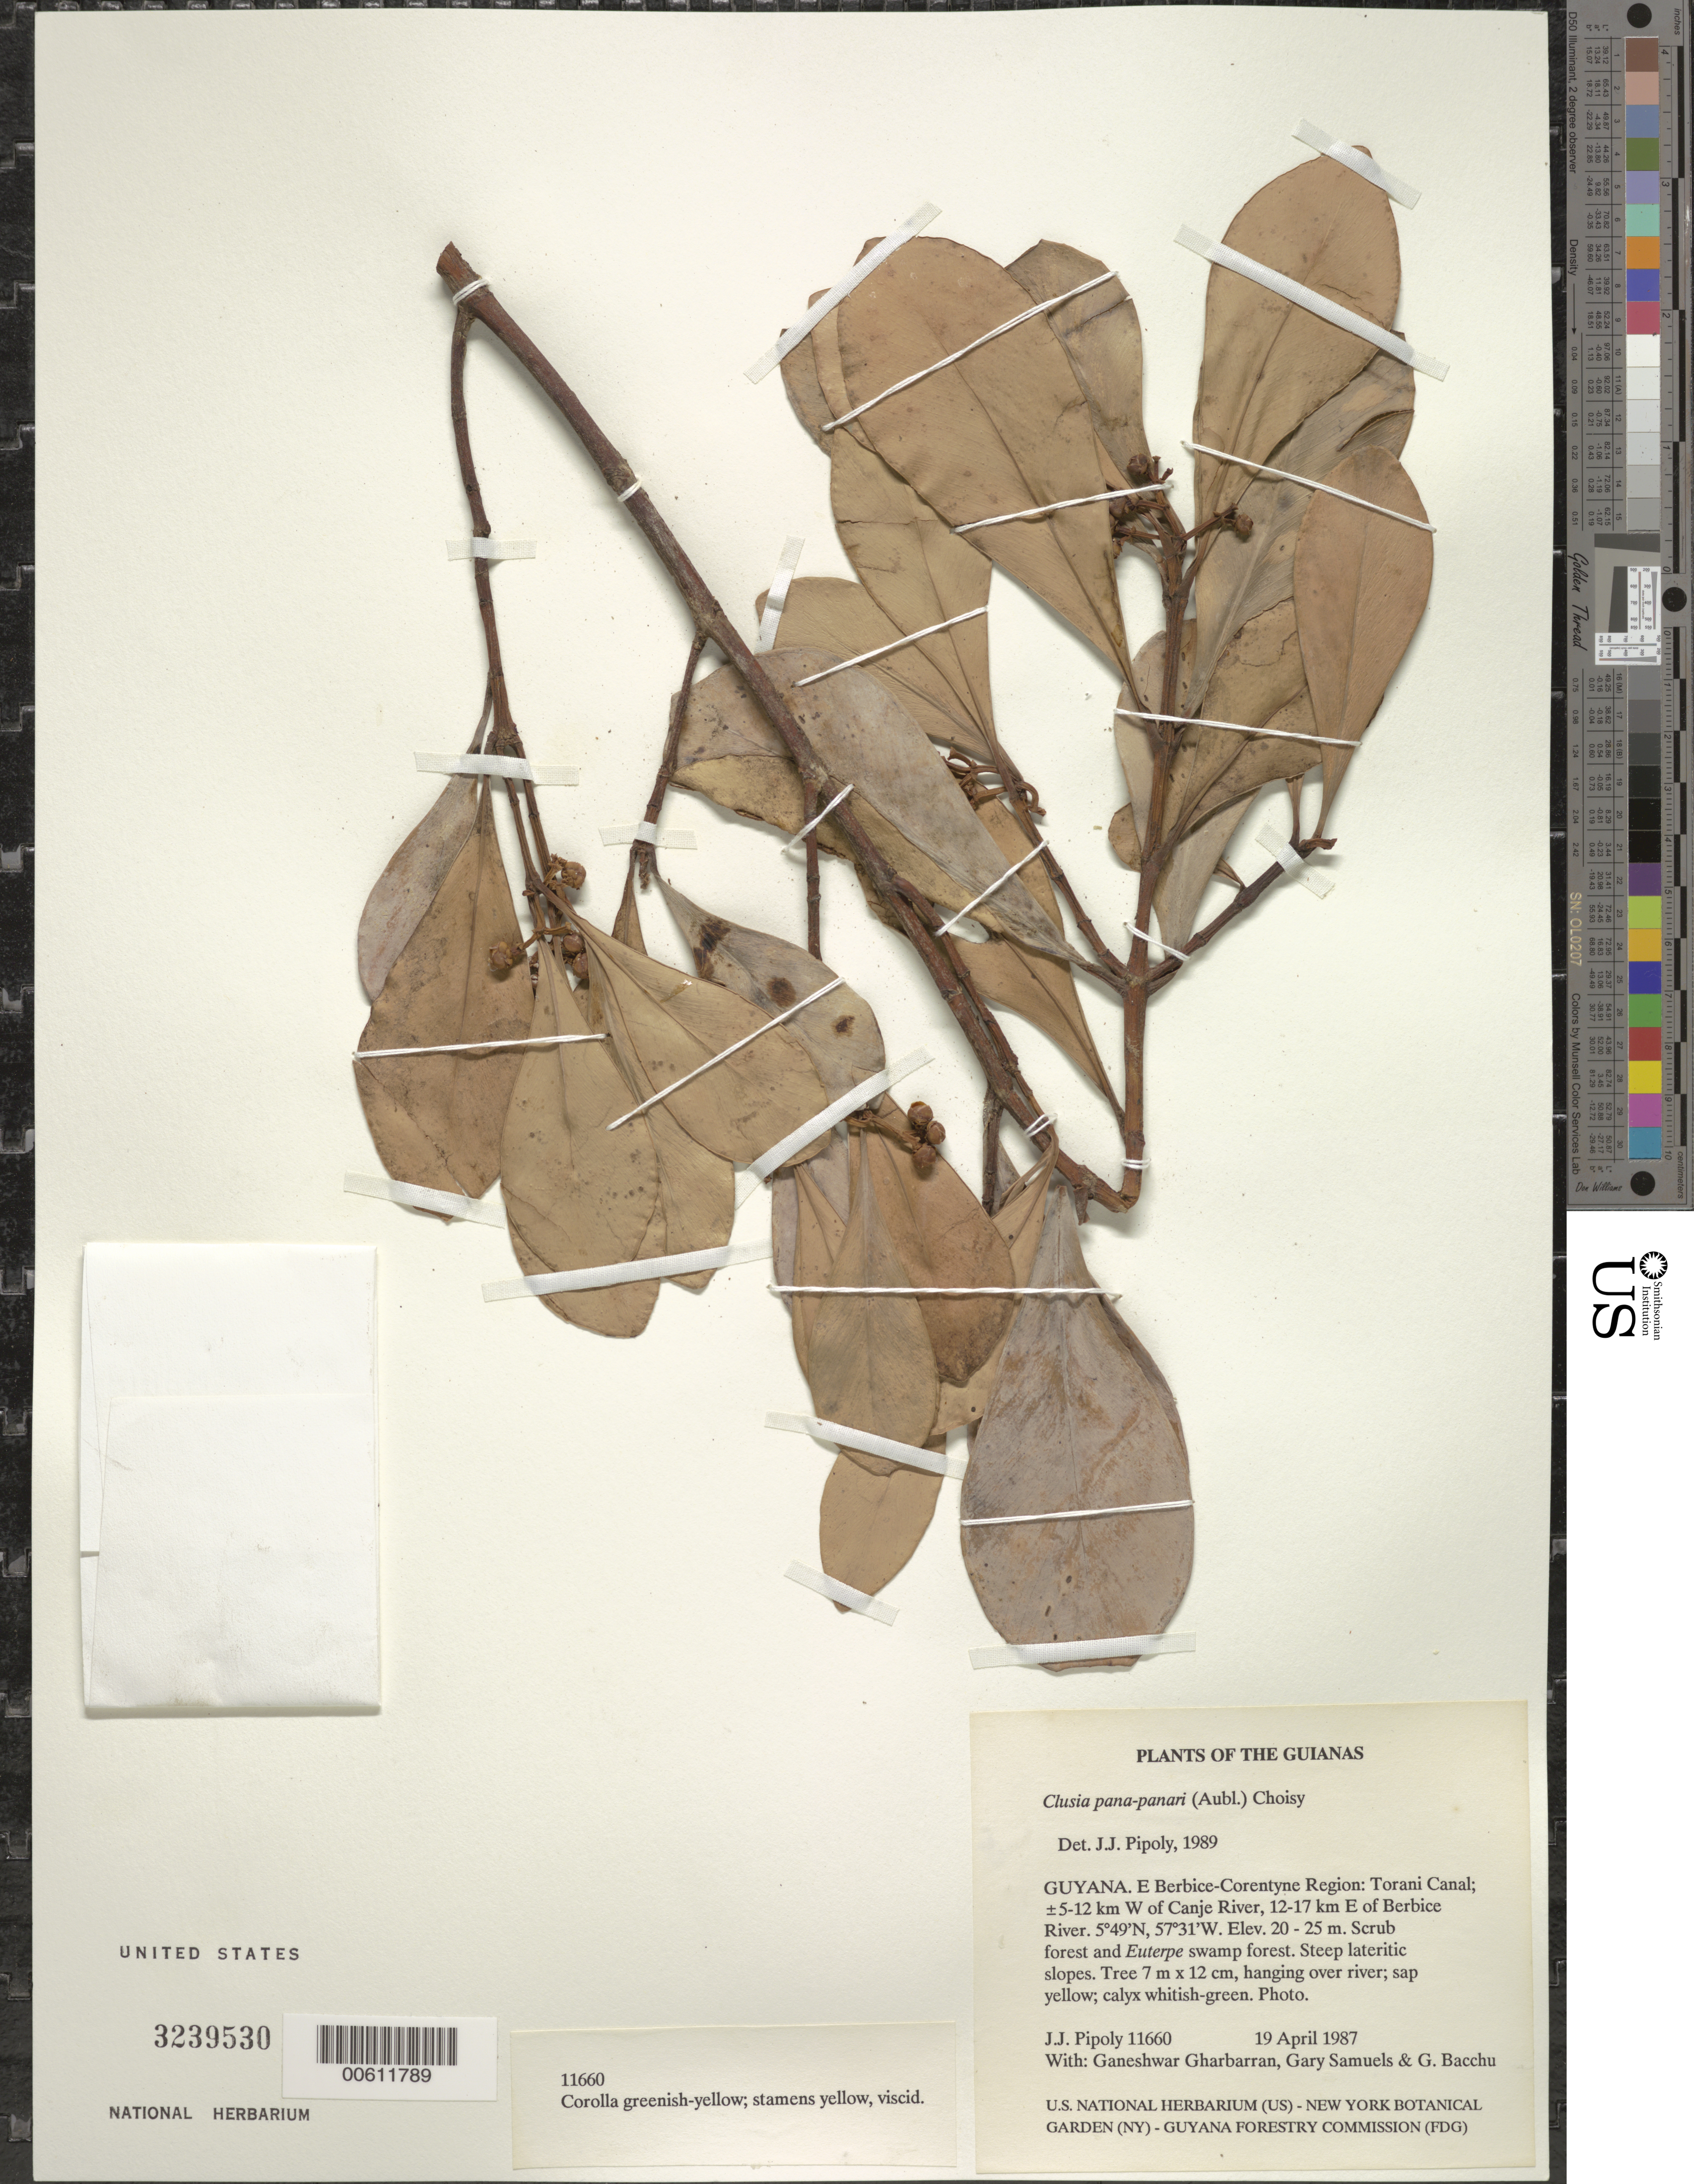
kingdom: Plantae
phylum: Tracheophyta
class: Magnoliopsida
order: Malpighiales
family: Clusiaceae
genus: Clusia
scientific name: Clusia panapanari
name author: (Aubl.) Choisy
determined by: Pipoly, J. J., III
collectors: J. J. Pipoly, G. Gharbarran, G. Samuels & G. Bacchus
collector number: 11660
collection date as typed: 19 April 1987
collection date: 1987-04-19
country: Guyana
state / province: E. Berbice-Corentyne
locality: Torani Canal; ±5-12 km W of Canje River, 12-17 km E of Berbice River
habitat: Scrub forest and Euterpe Swamp forestSteep lateritic slopes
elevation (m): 20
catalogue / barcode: US 3239530